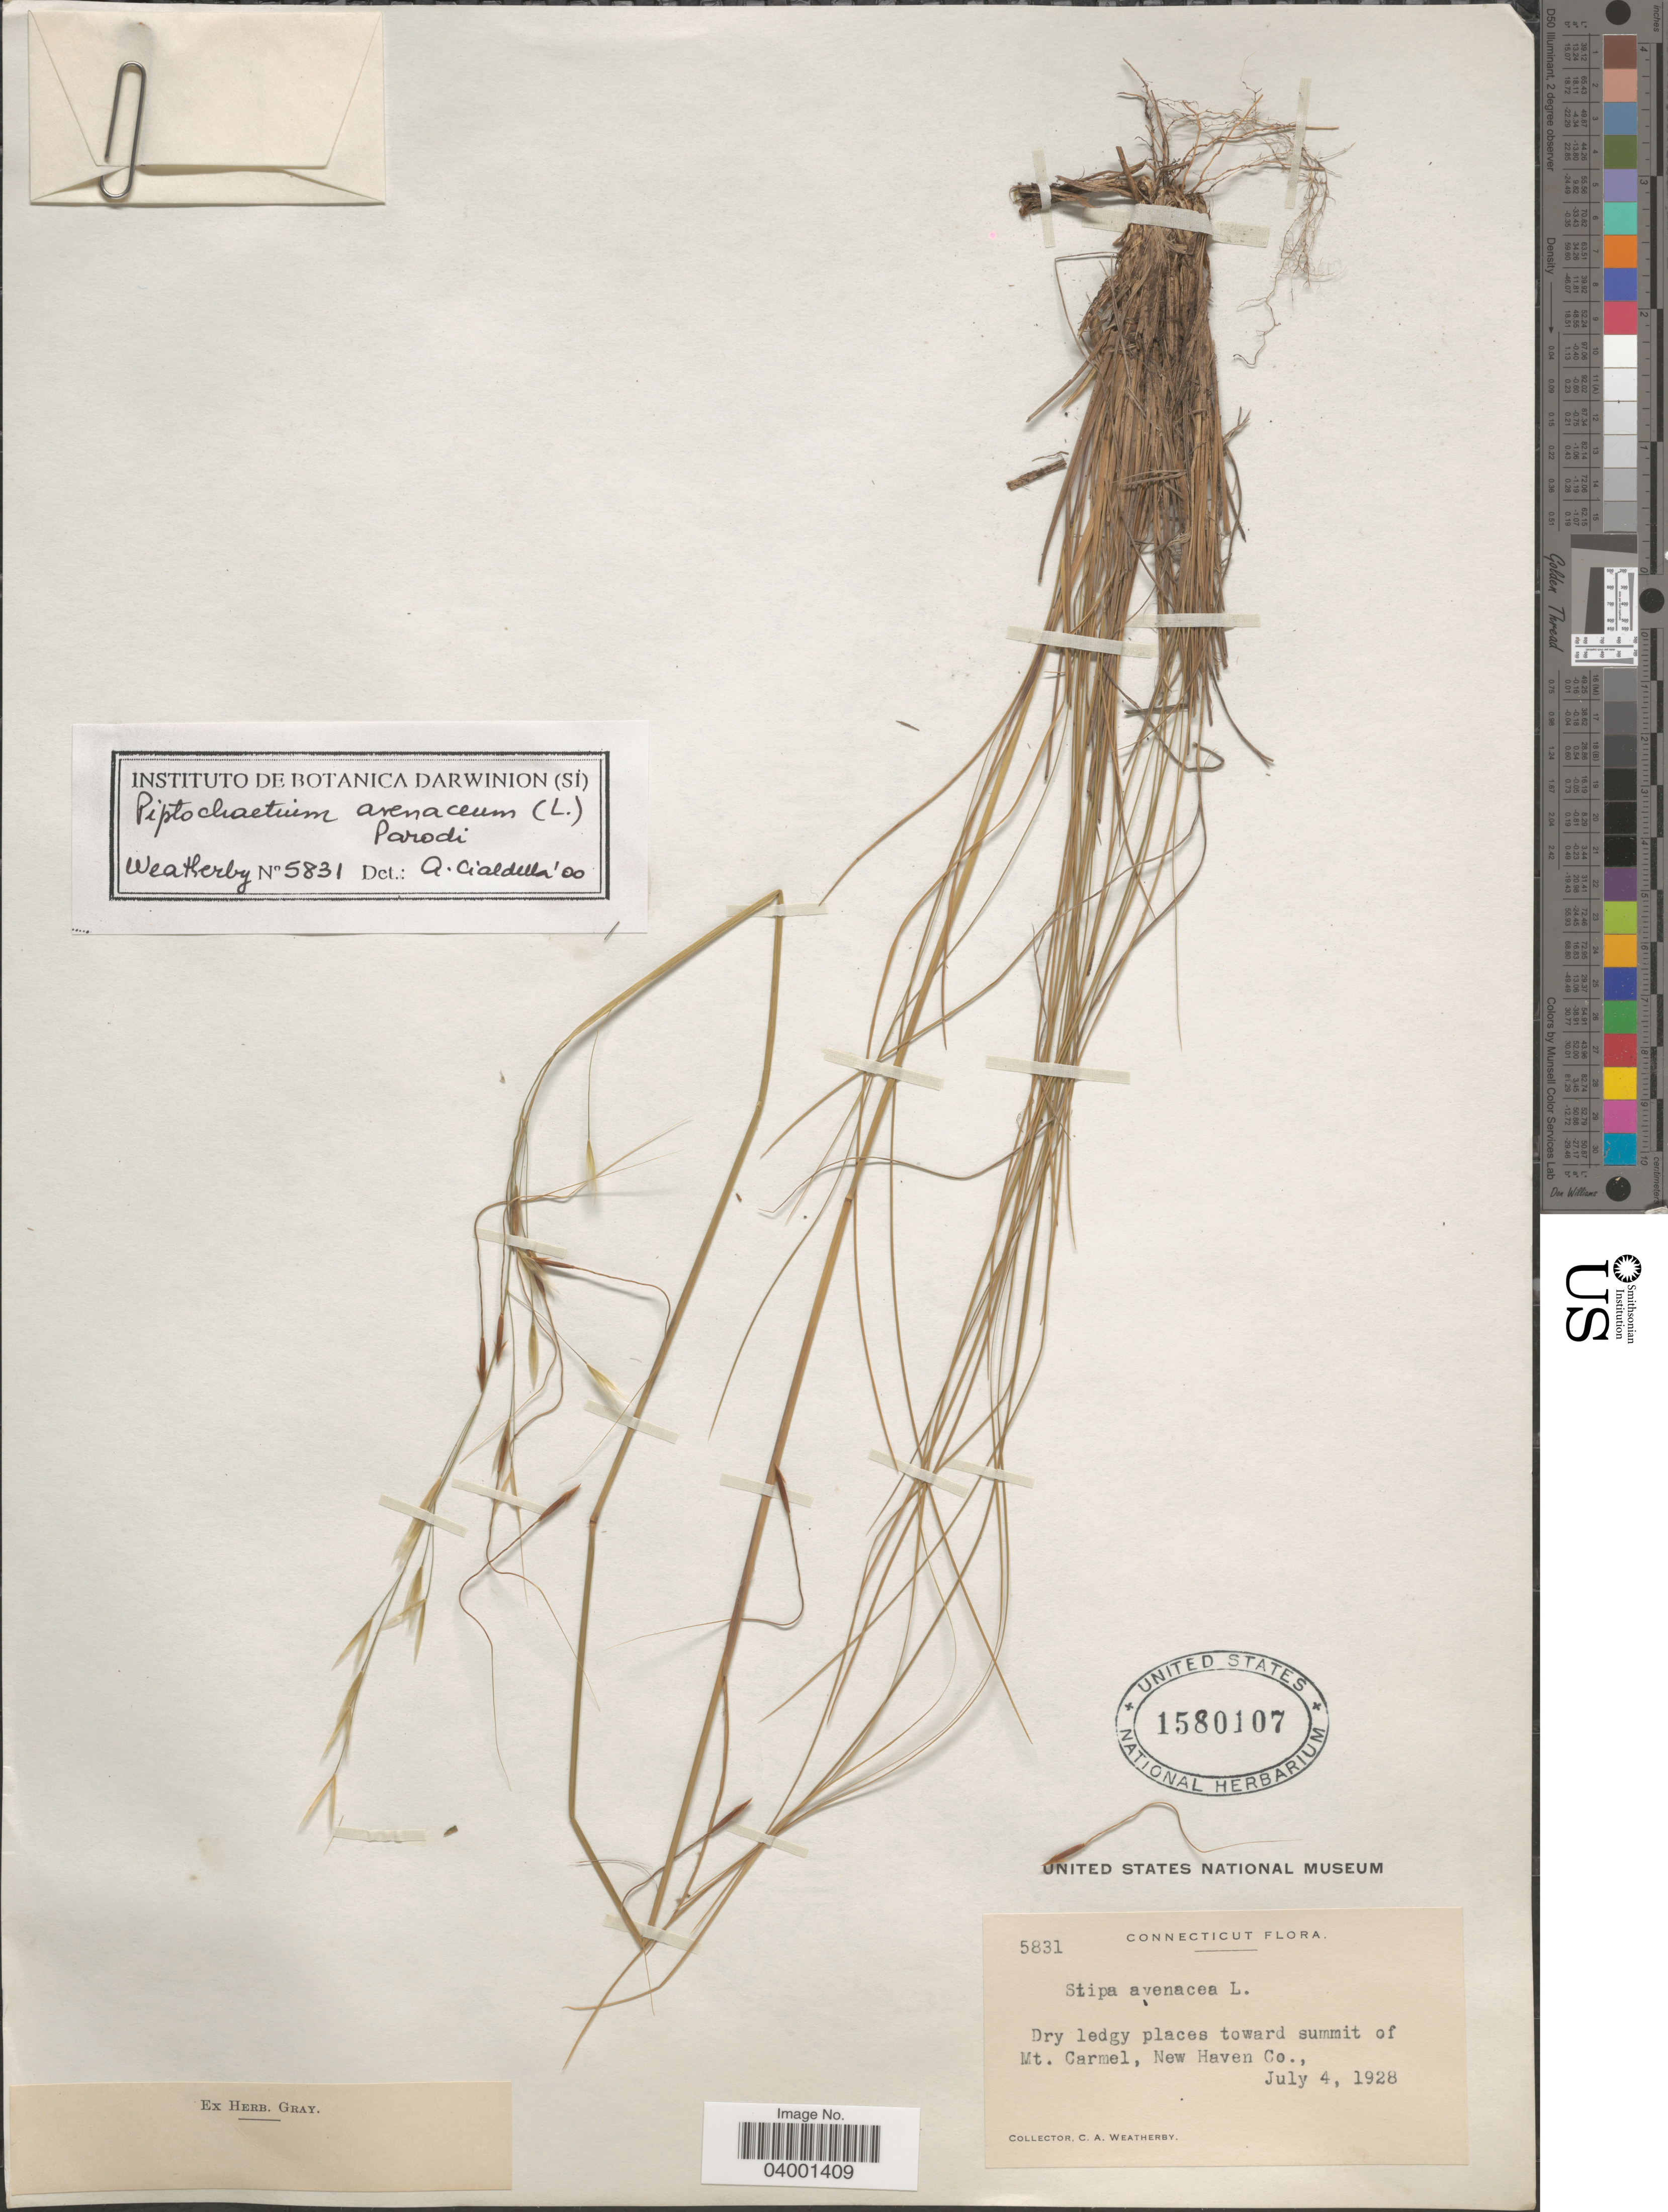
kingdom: Plantae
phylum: Tracheophyta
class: Liliopsida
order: Poales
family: Poaceae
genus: Piptochaetium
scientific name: Piptochaetium avenaceum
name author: (L.) Parodi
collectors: C. A. Weatherby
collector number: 5831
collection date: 1928-07-04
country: United States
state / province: Connecticut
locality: Toward summit of Mt. Carmel, New Haven Co.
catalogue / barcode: US 1580107